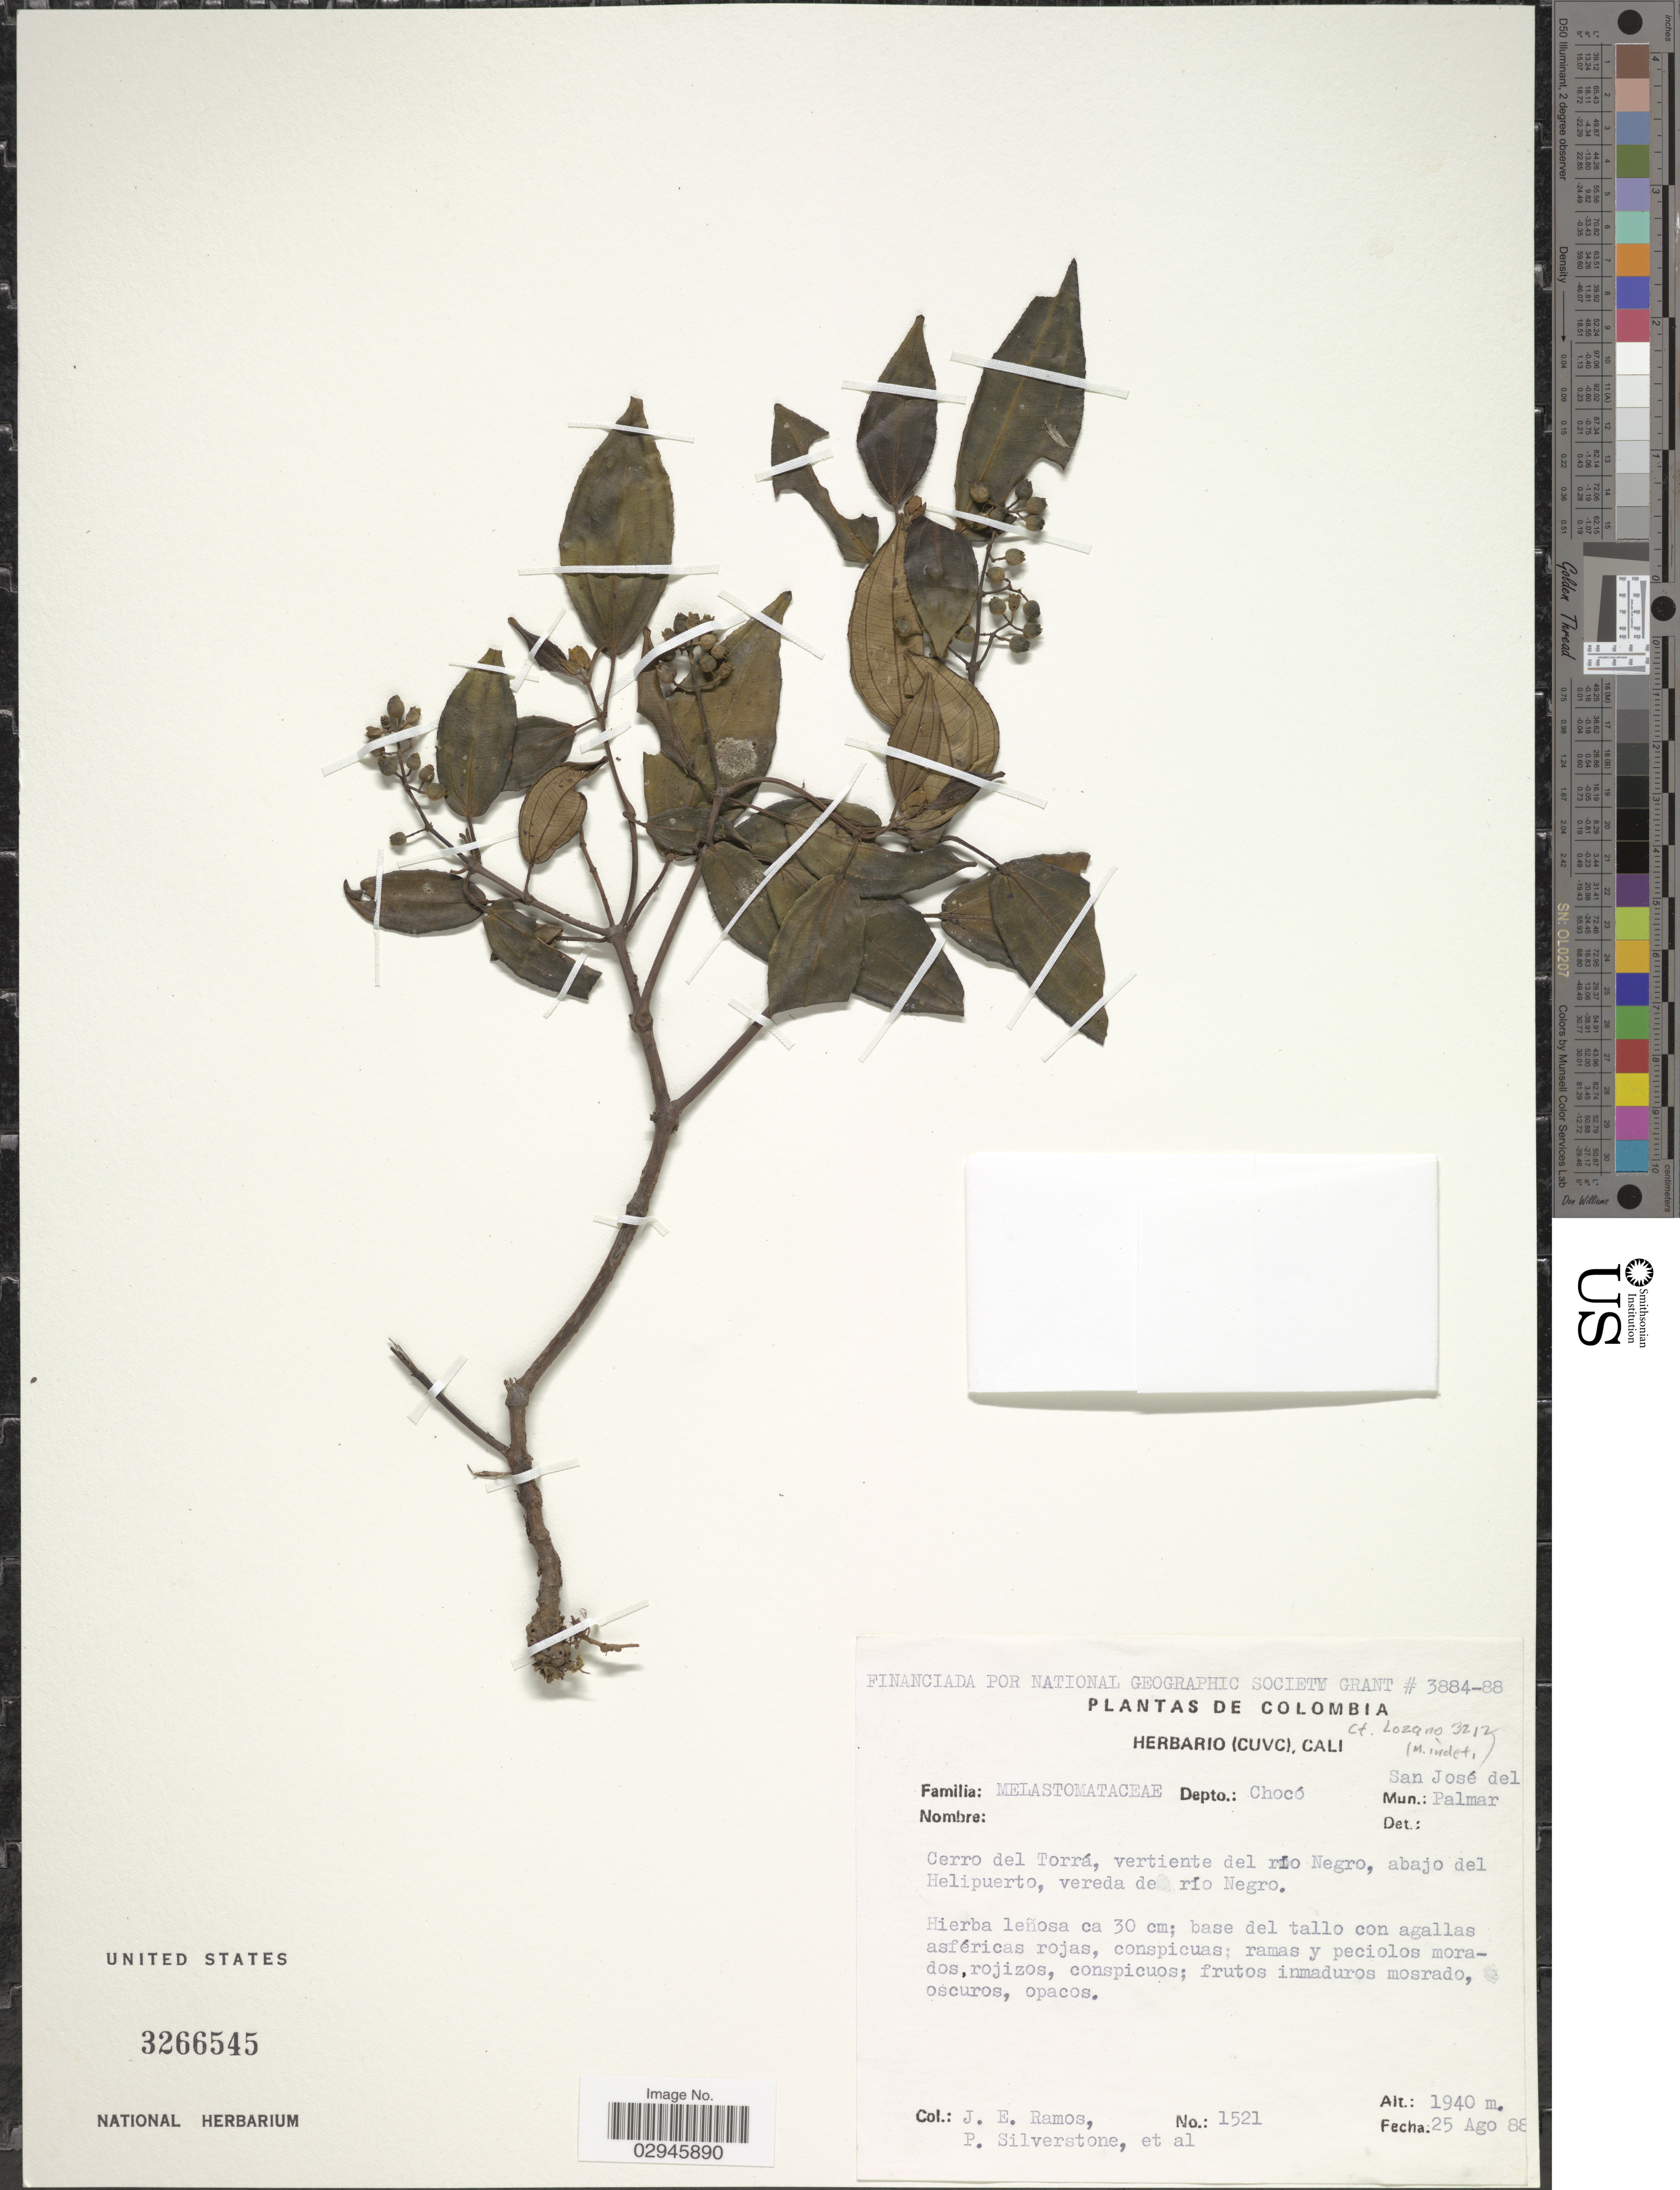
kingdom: Plantae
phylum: Tracheophyta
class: Magnoliopsida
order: Myrtales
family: Melastomataceae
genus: Miconia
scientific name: Miconia sp.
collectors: J. E. Ramos, P. Silverstone & et al.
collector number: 1521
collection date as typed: Transcribed d/m/y: 25/8/88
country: Colombia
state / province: Chocó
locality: Depto.: Chocó, Mun. San José del Palmar. Cerro del Torrá, vertiente del río Negro, abajo del Helipuerto, vereda de río Negro.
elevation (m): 1940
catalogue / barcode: US 3266545